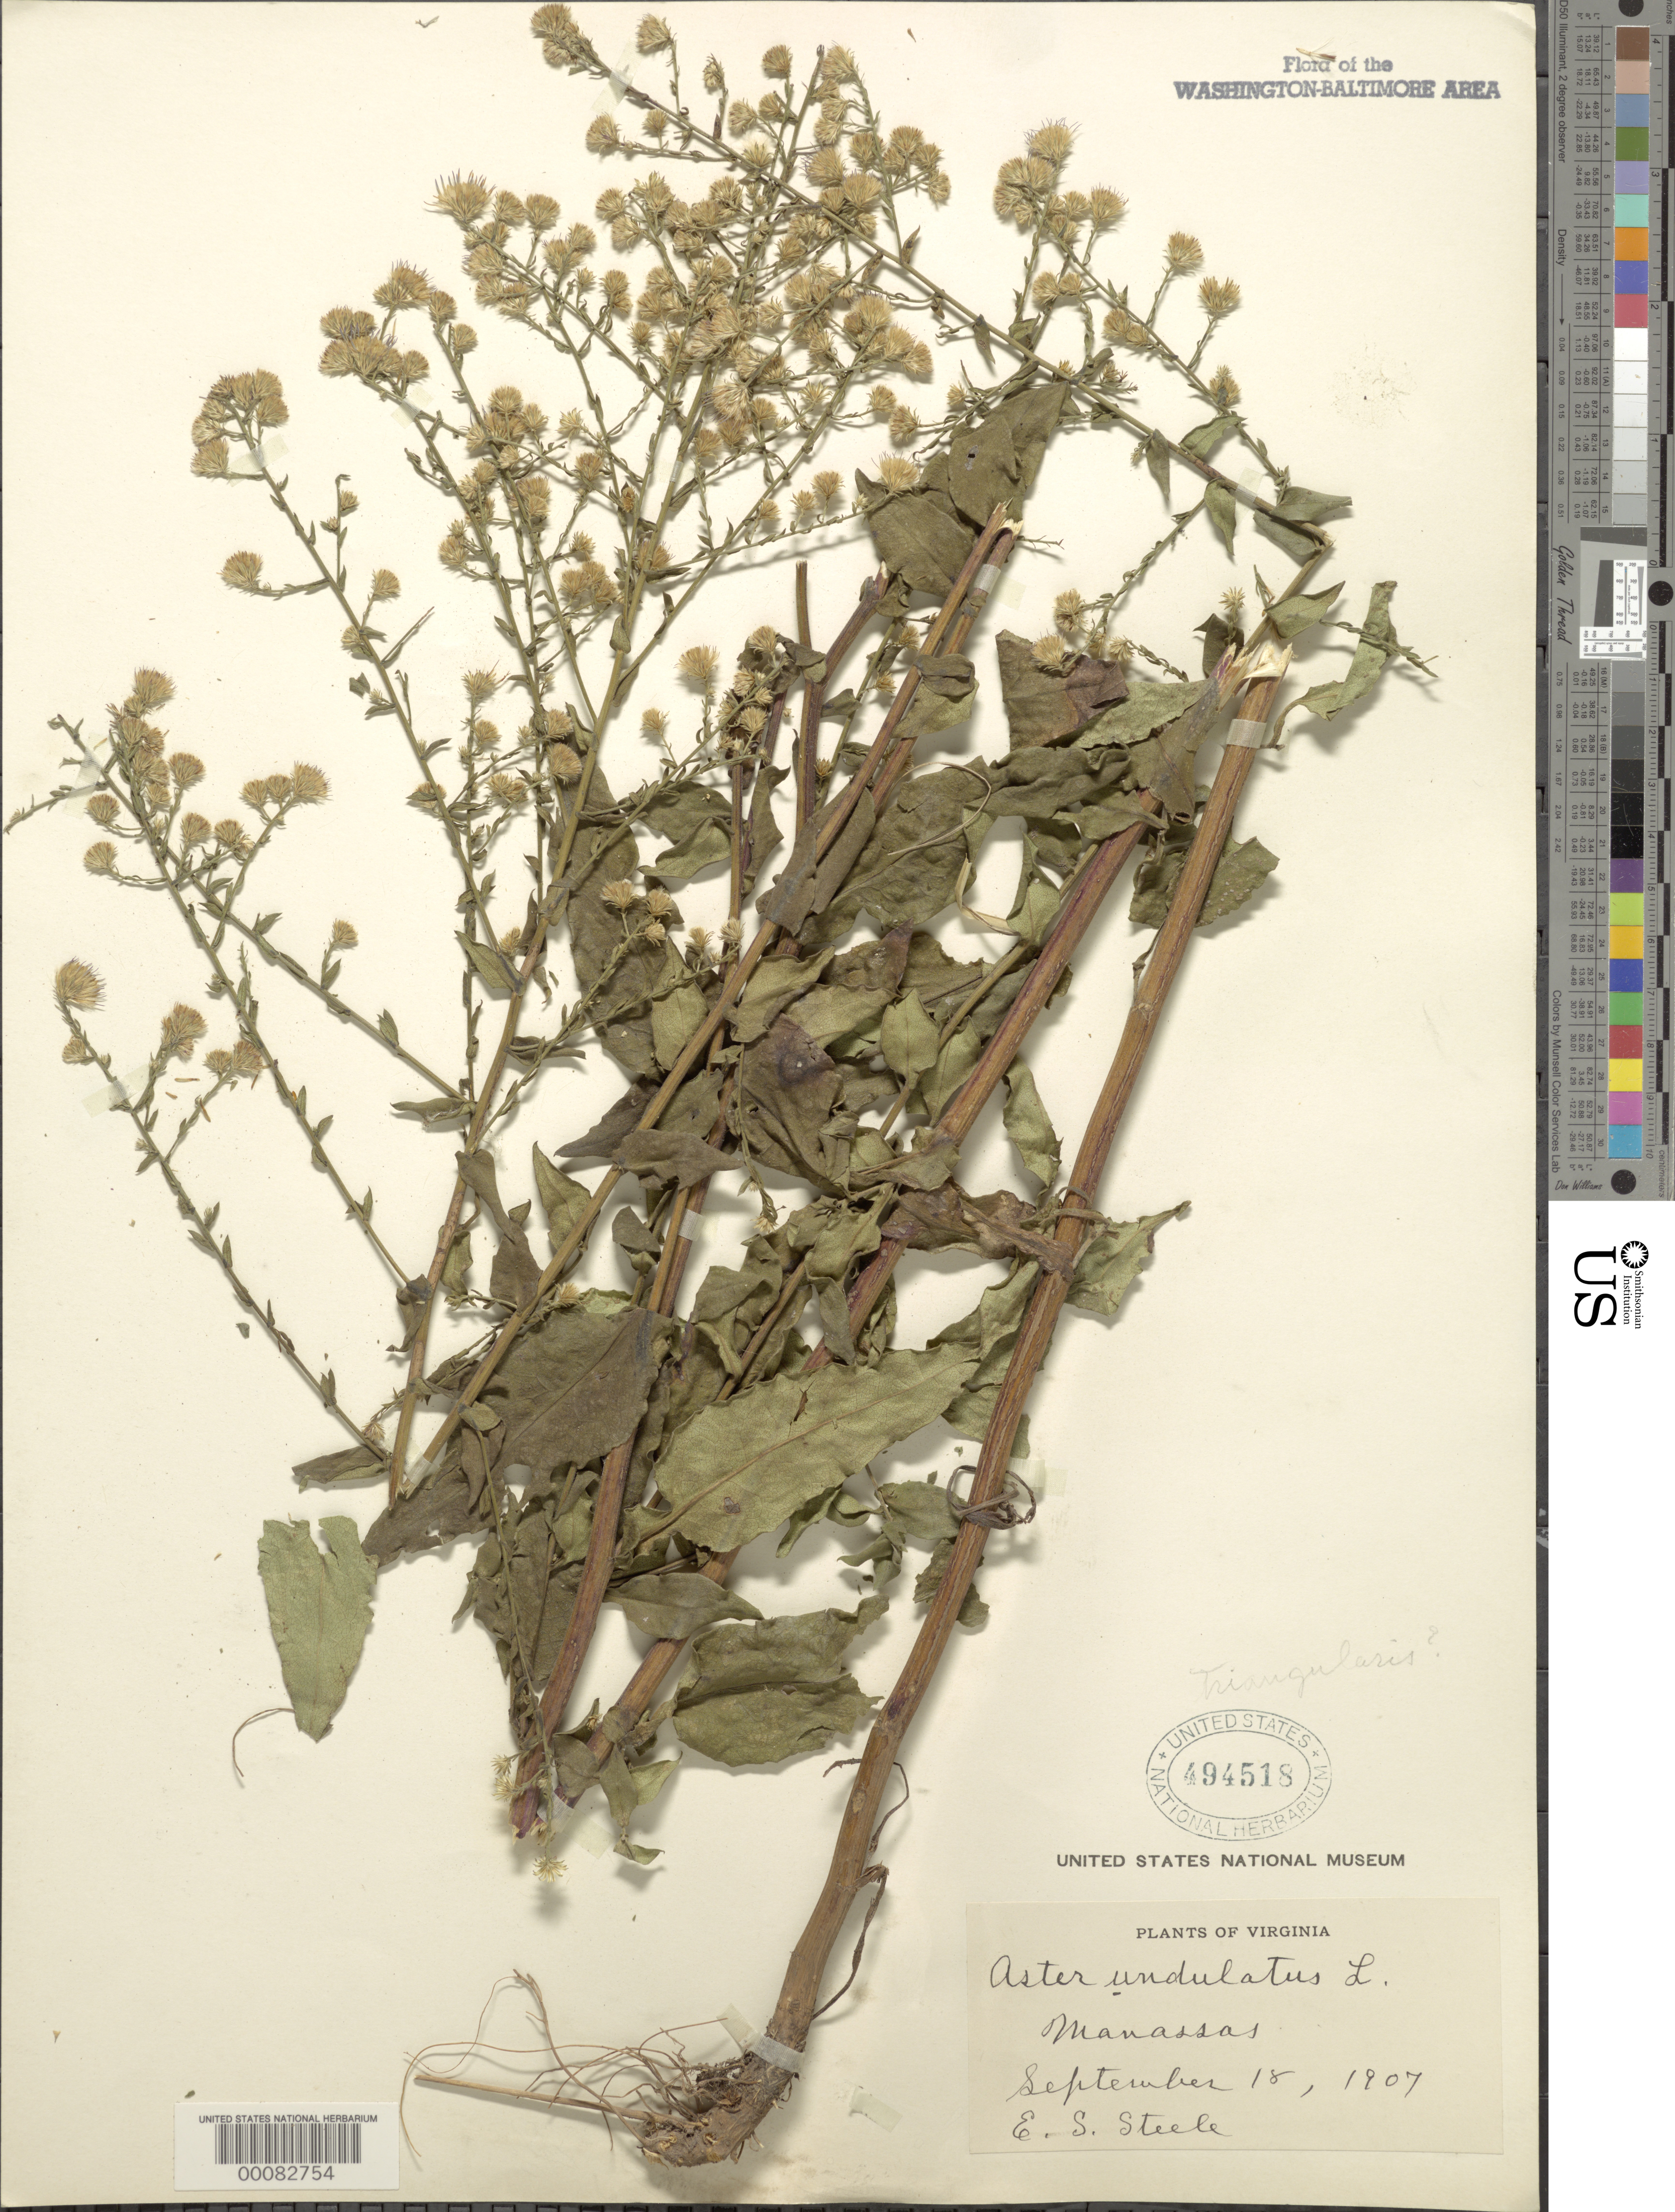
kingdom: Plantae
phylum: Tracheophyta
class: Magnoliopsida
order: Asterales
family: Asteraceae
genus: Symphyotrichum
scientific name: Symphyotrichum undulatum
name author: (L.) G.L. Nesom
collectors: E. Steele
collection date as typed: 18 Sep 1907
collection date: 1907-09-18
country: United States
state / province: Virginia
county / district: Prince William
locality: Manassas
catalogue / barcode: US 494518